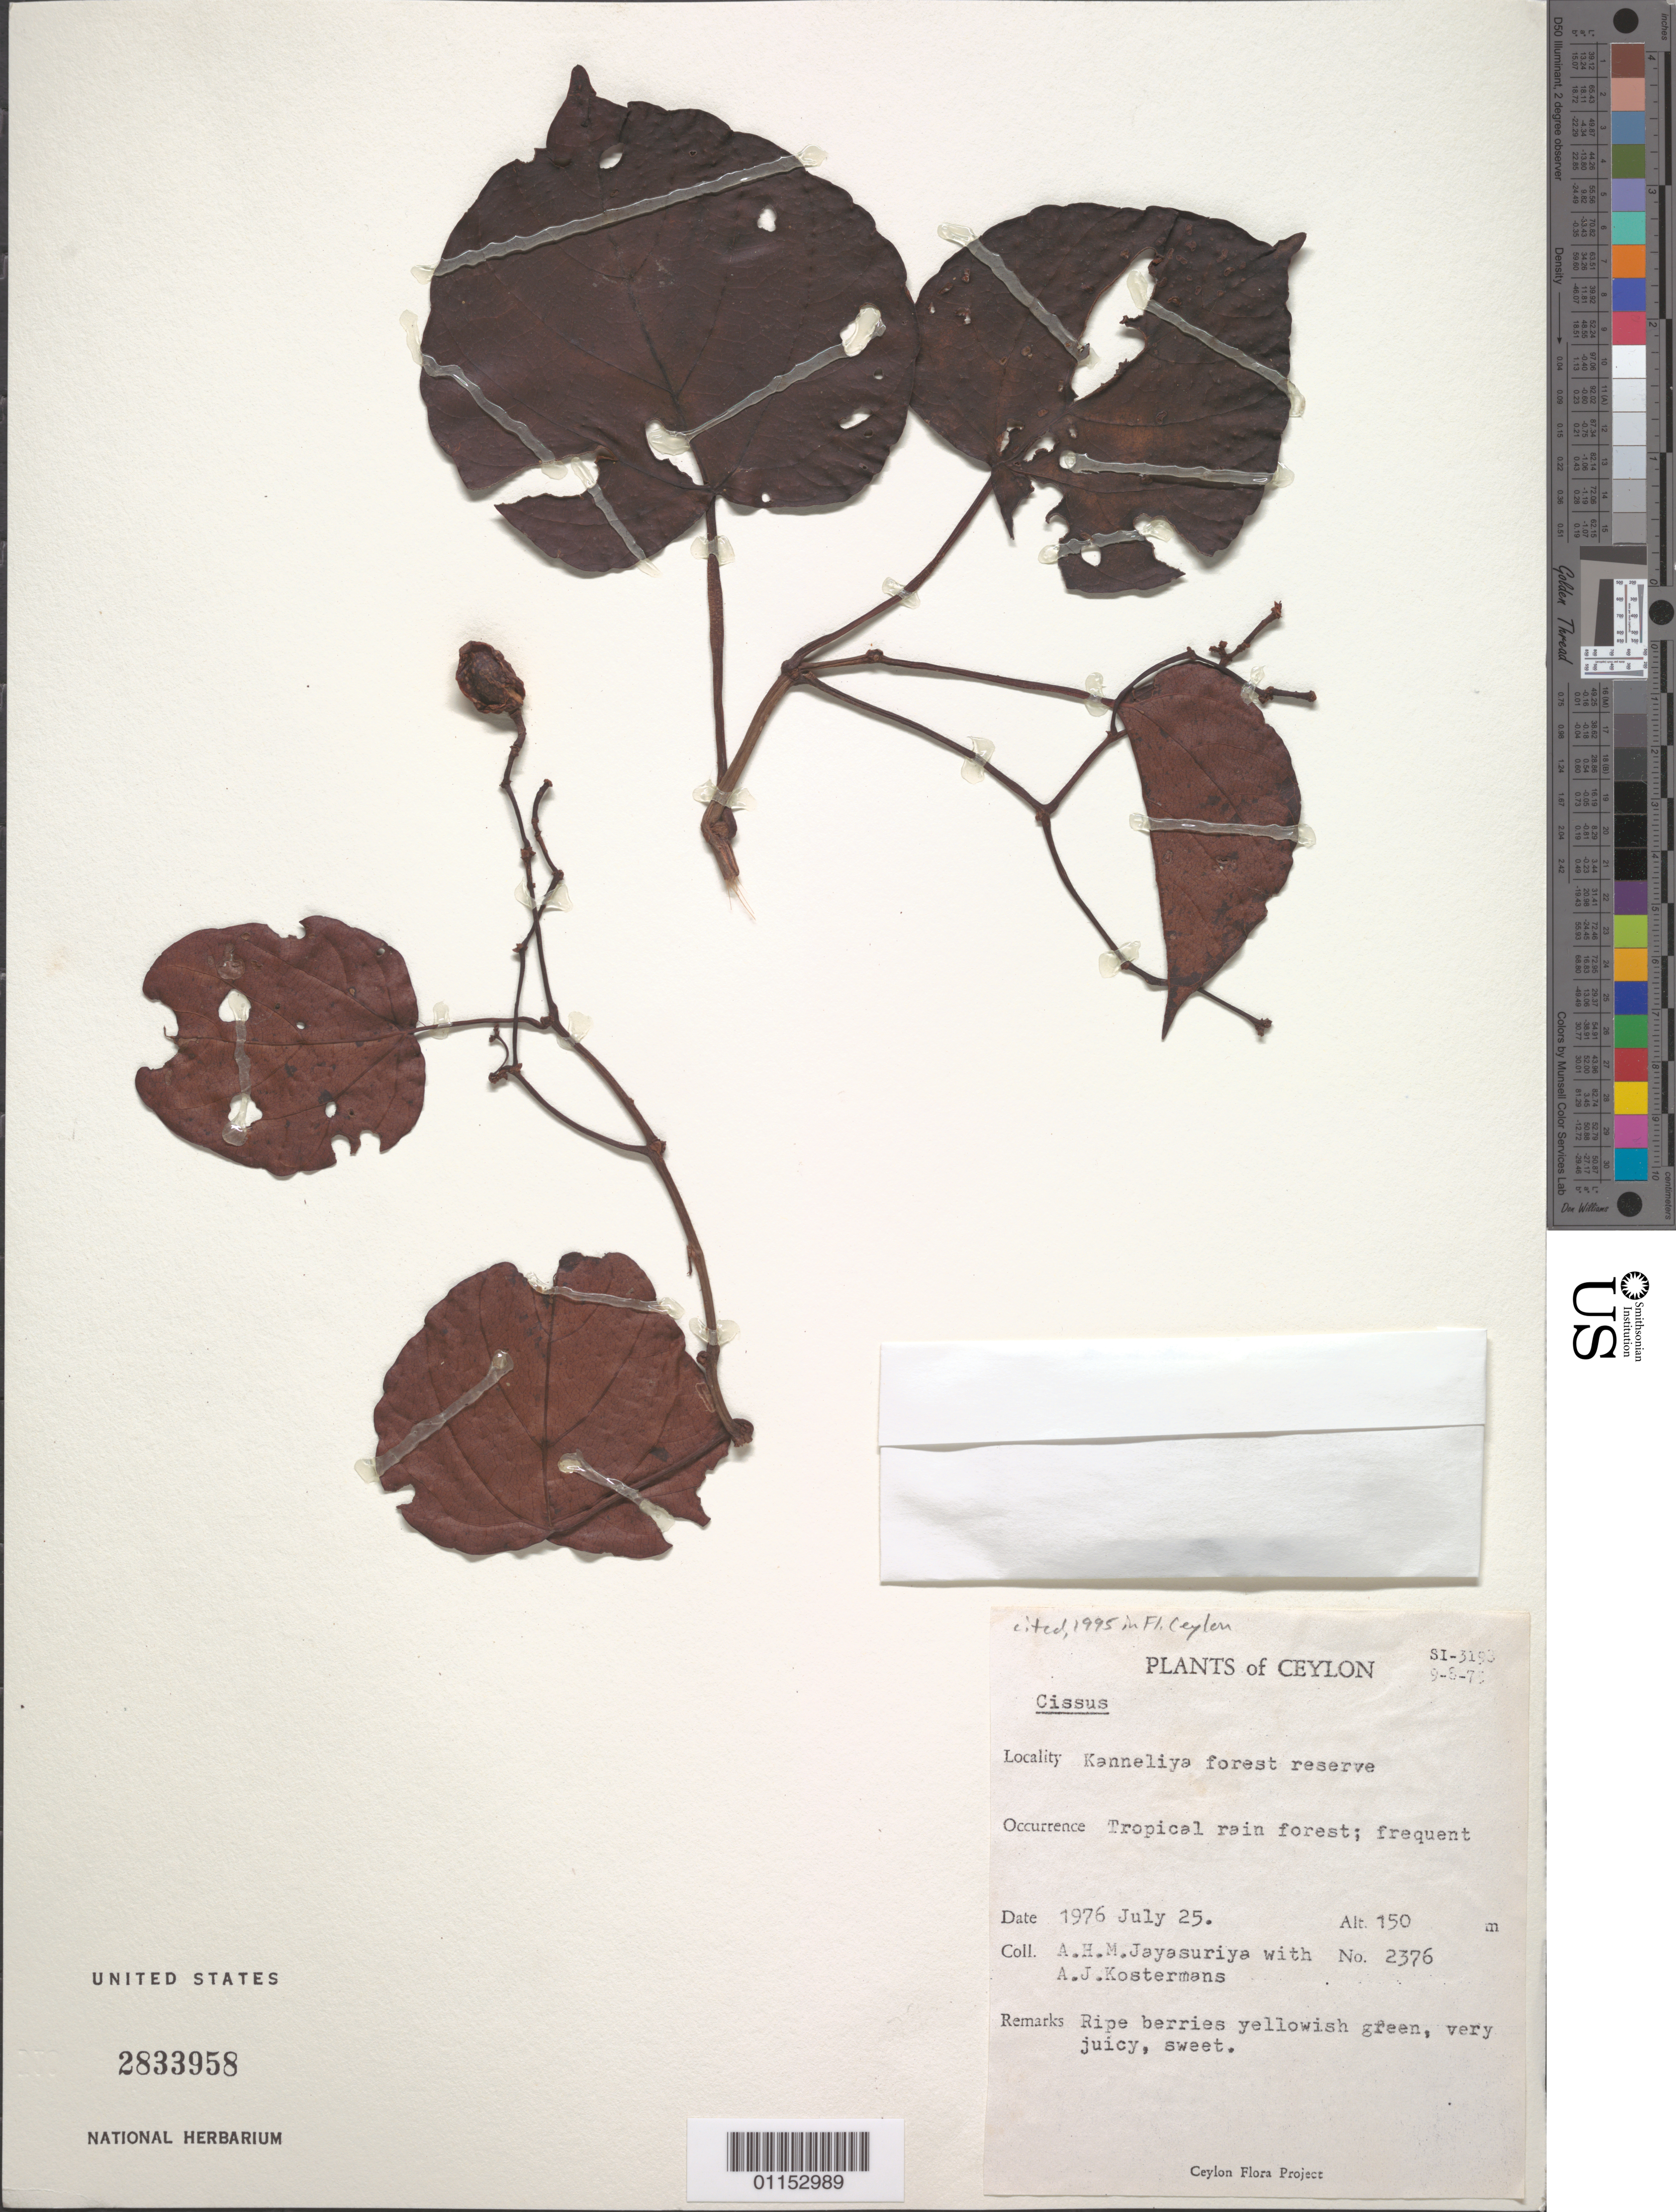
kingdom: Plantae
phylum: Tracheophyta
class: Magnoliopsida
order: Vitales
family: Vitaceae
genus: Cissus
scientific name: Cissus sp.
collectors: A. H. Jayasuriya & A. J. G. Kostermans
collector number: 2376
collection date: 1976-07-25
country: Sri Lanka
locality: Kanneliya forest reserve.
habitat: Tropical rain forest; frequent.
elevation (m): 150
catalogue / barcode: US 2833958